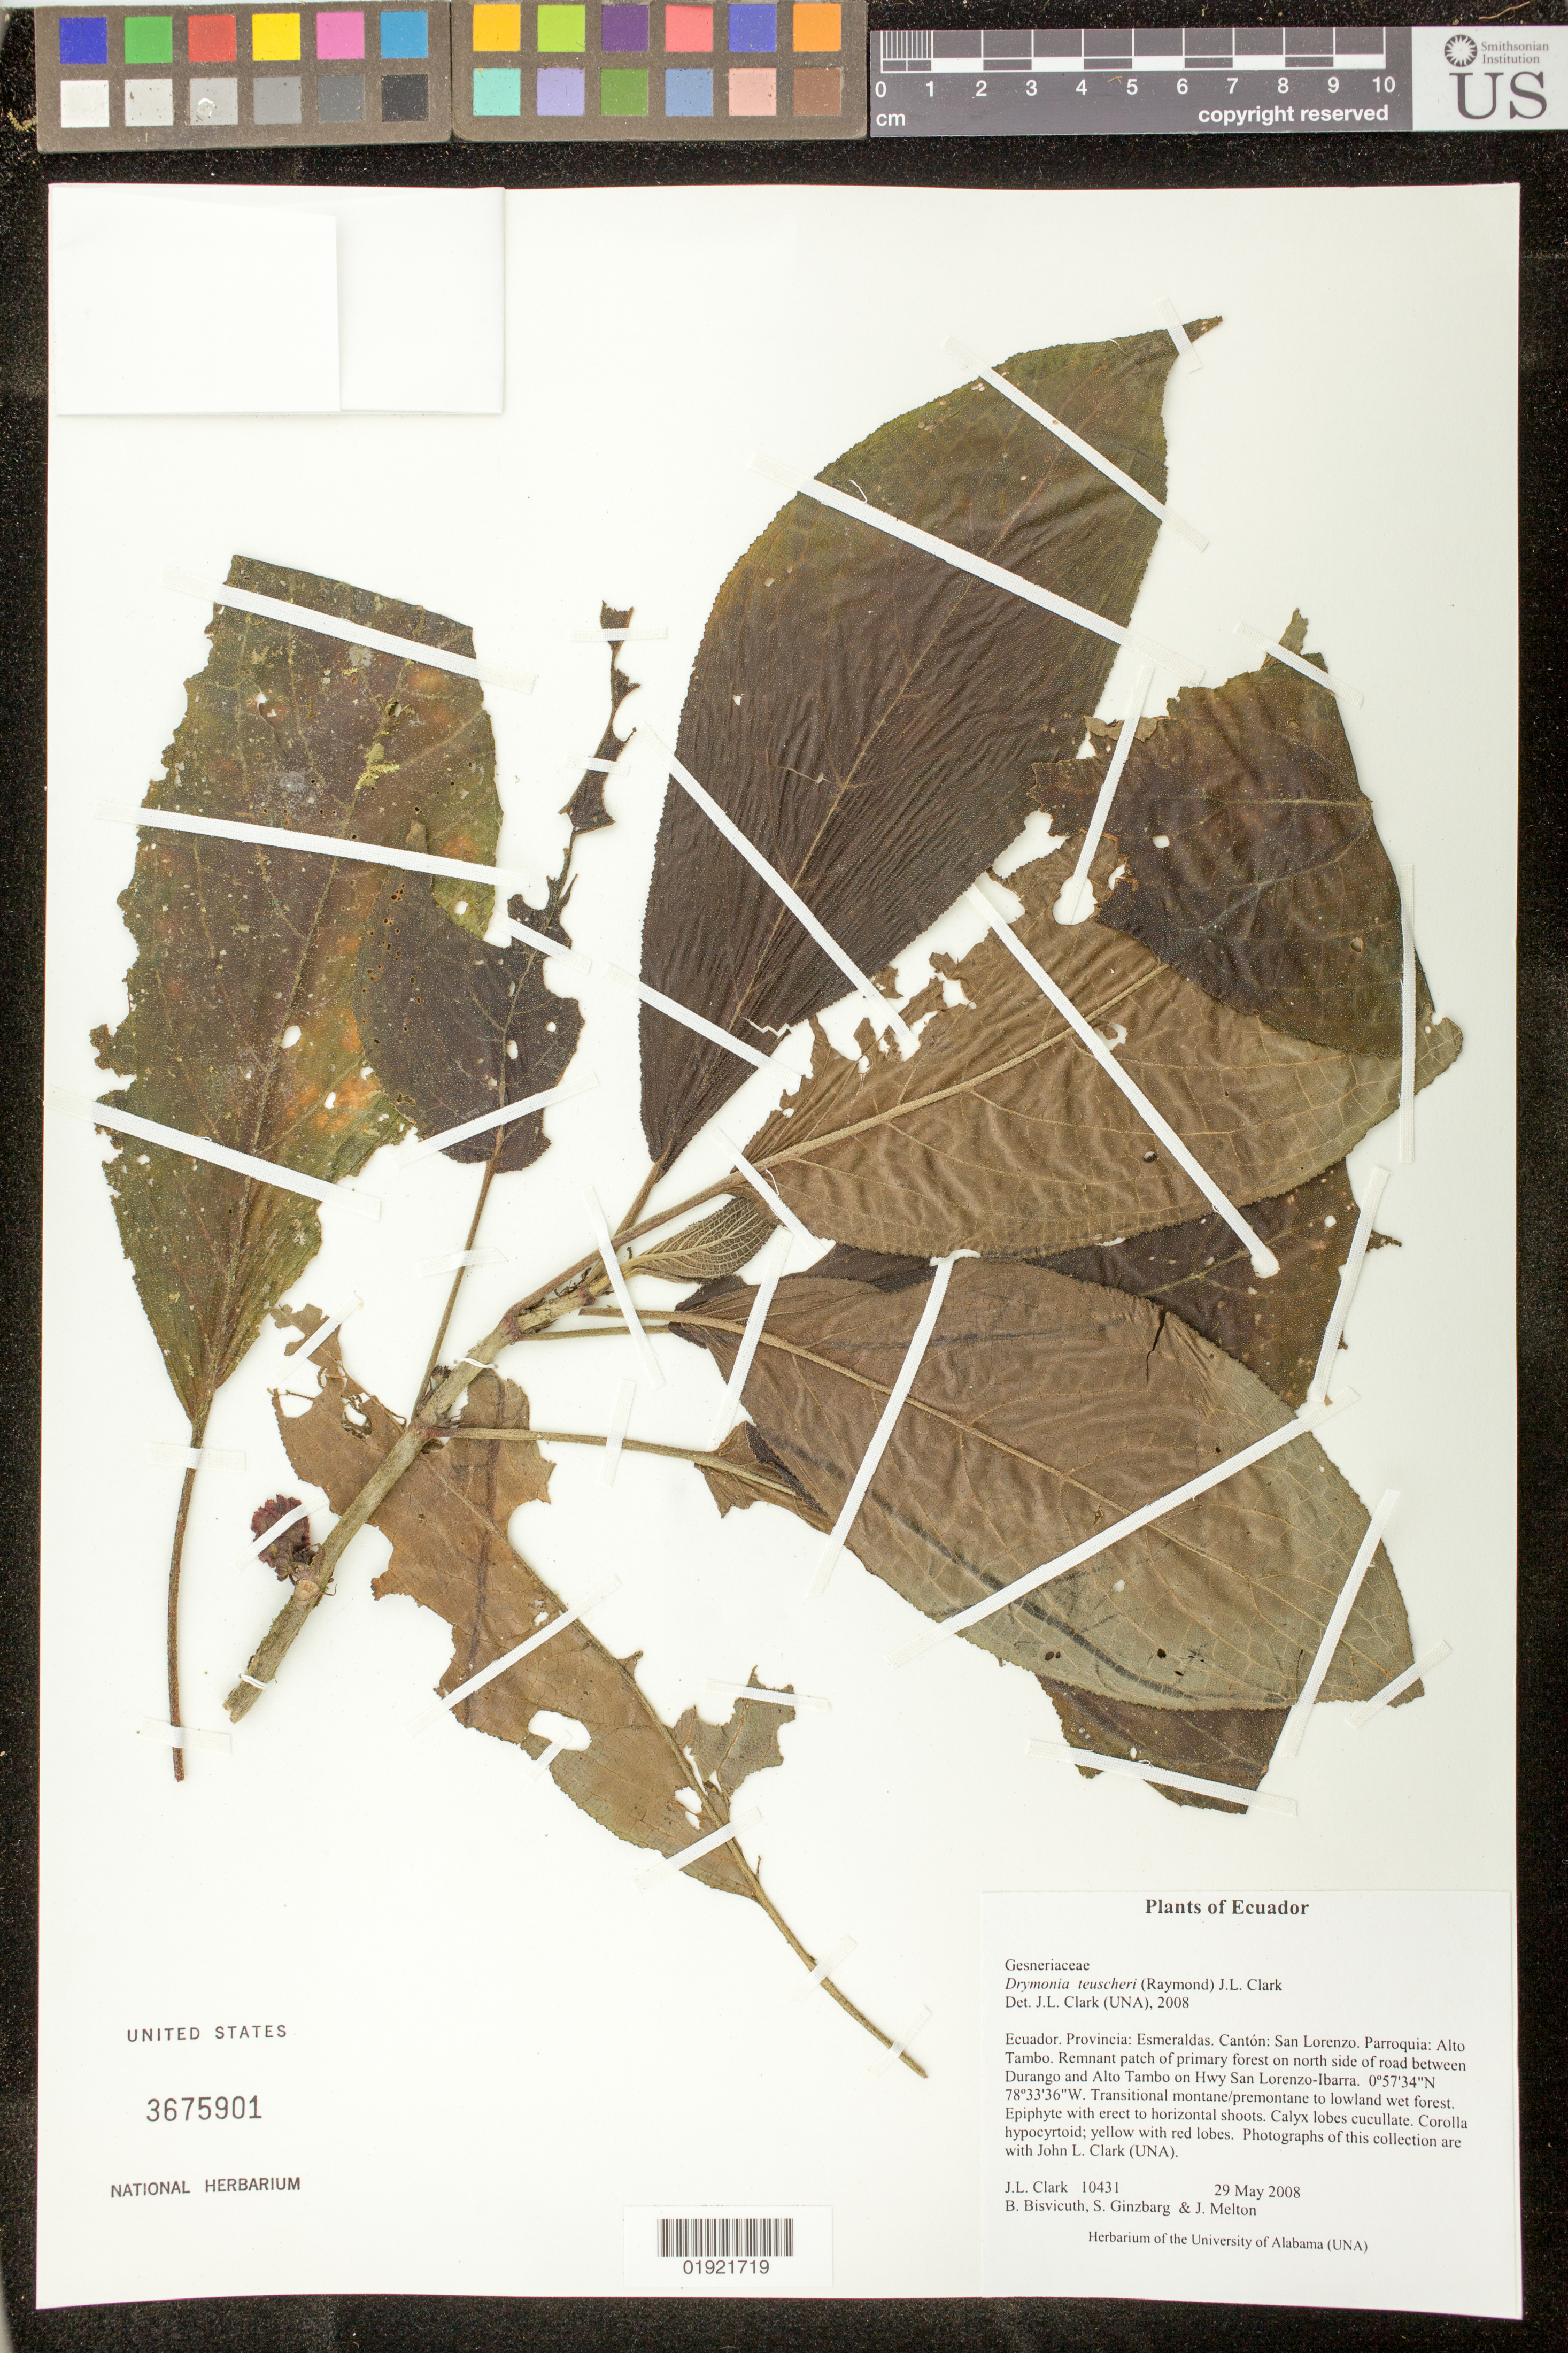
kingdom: Plantae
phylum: Tracheophyta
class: Magnoliopsida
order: Lamiales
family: Gesneriaceae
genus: Drymonia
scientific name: Drymonia teuscheri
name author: (Raymond) J.L. Clark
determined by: Clark, J. L., (SEL), The Marie Selby Botanical Garden (UNITED STATES)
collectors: J. L. Clark, B. Bisvicuth, S. Ginzbarg & J. Melton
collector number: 10431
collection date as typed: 29 May 2008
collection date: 2008-05-29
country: Ecuador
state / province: Esmeraldas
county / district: San Lorenzo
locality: Parroquia: Alto Tambo. Remnant patch of primary forest on north side of road between Durango and Alto Tambo on Hwy San Lorenzo-Ibarra.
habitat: Transitional montane/premontane to lowland wet forest.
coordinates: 0 57 34 N, 78 33 36 W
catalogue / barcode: US 3675901